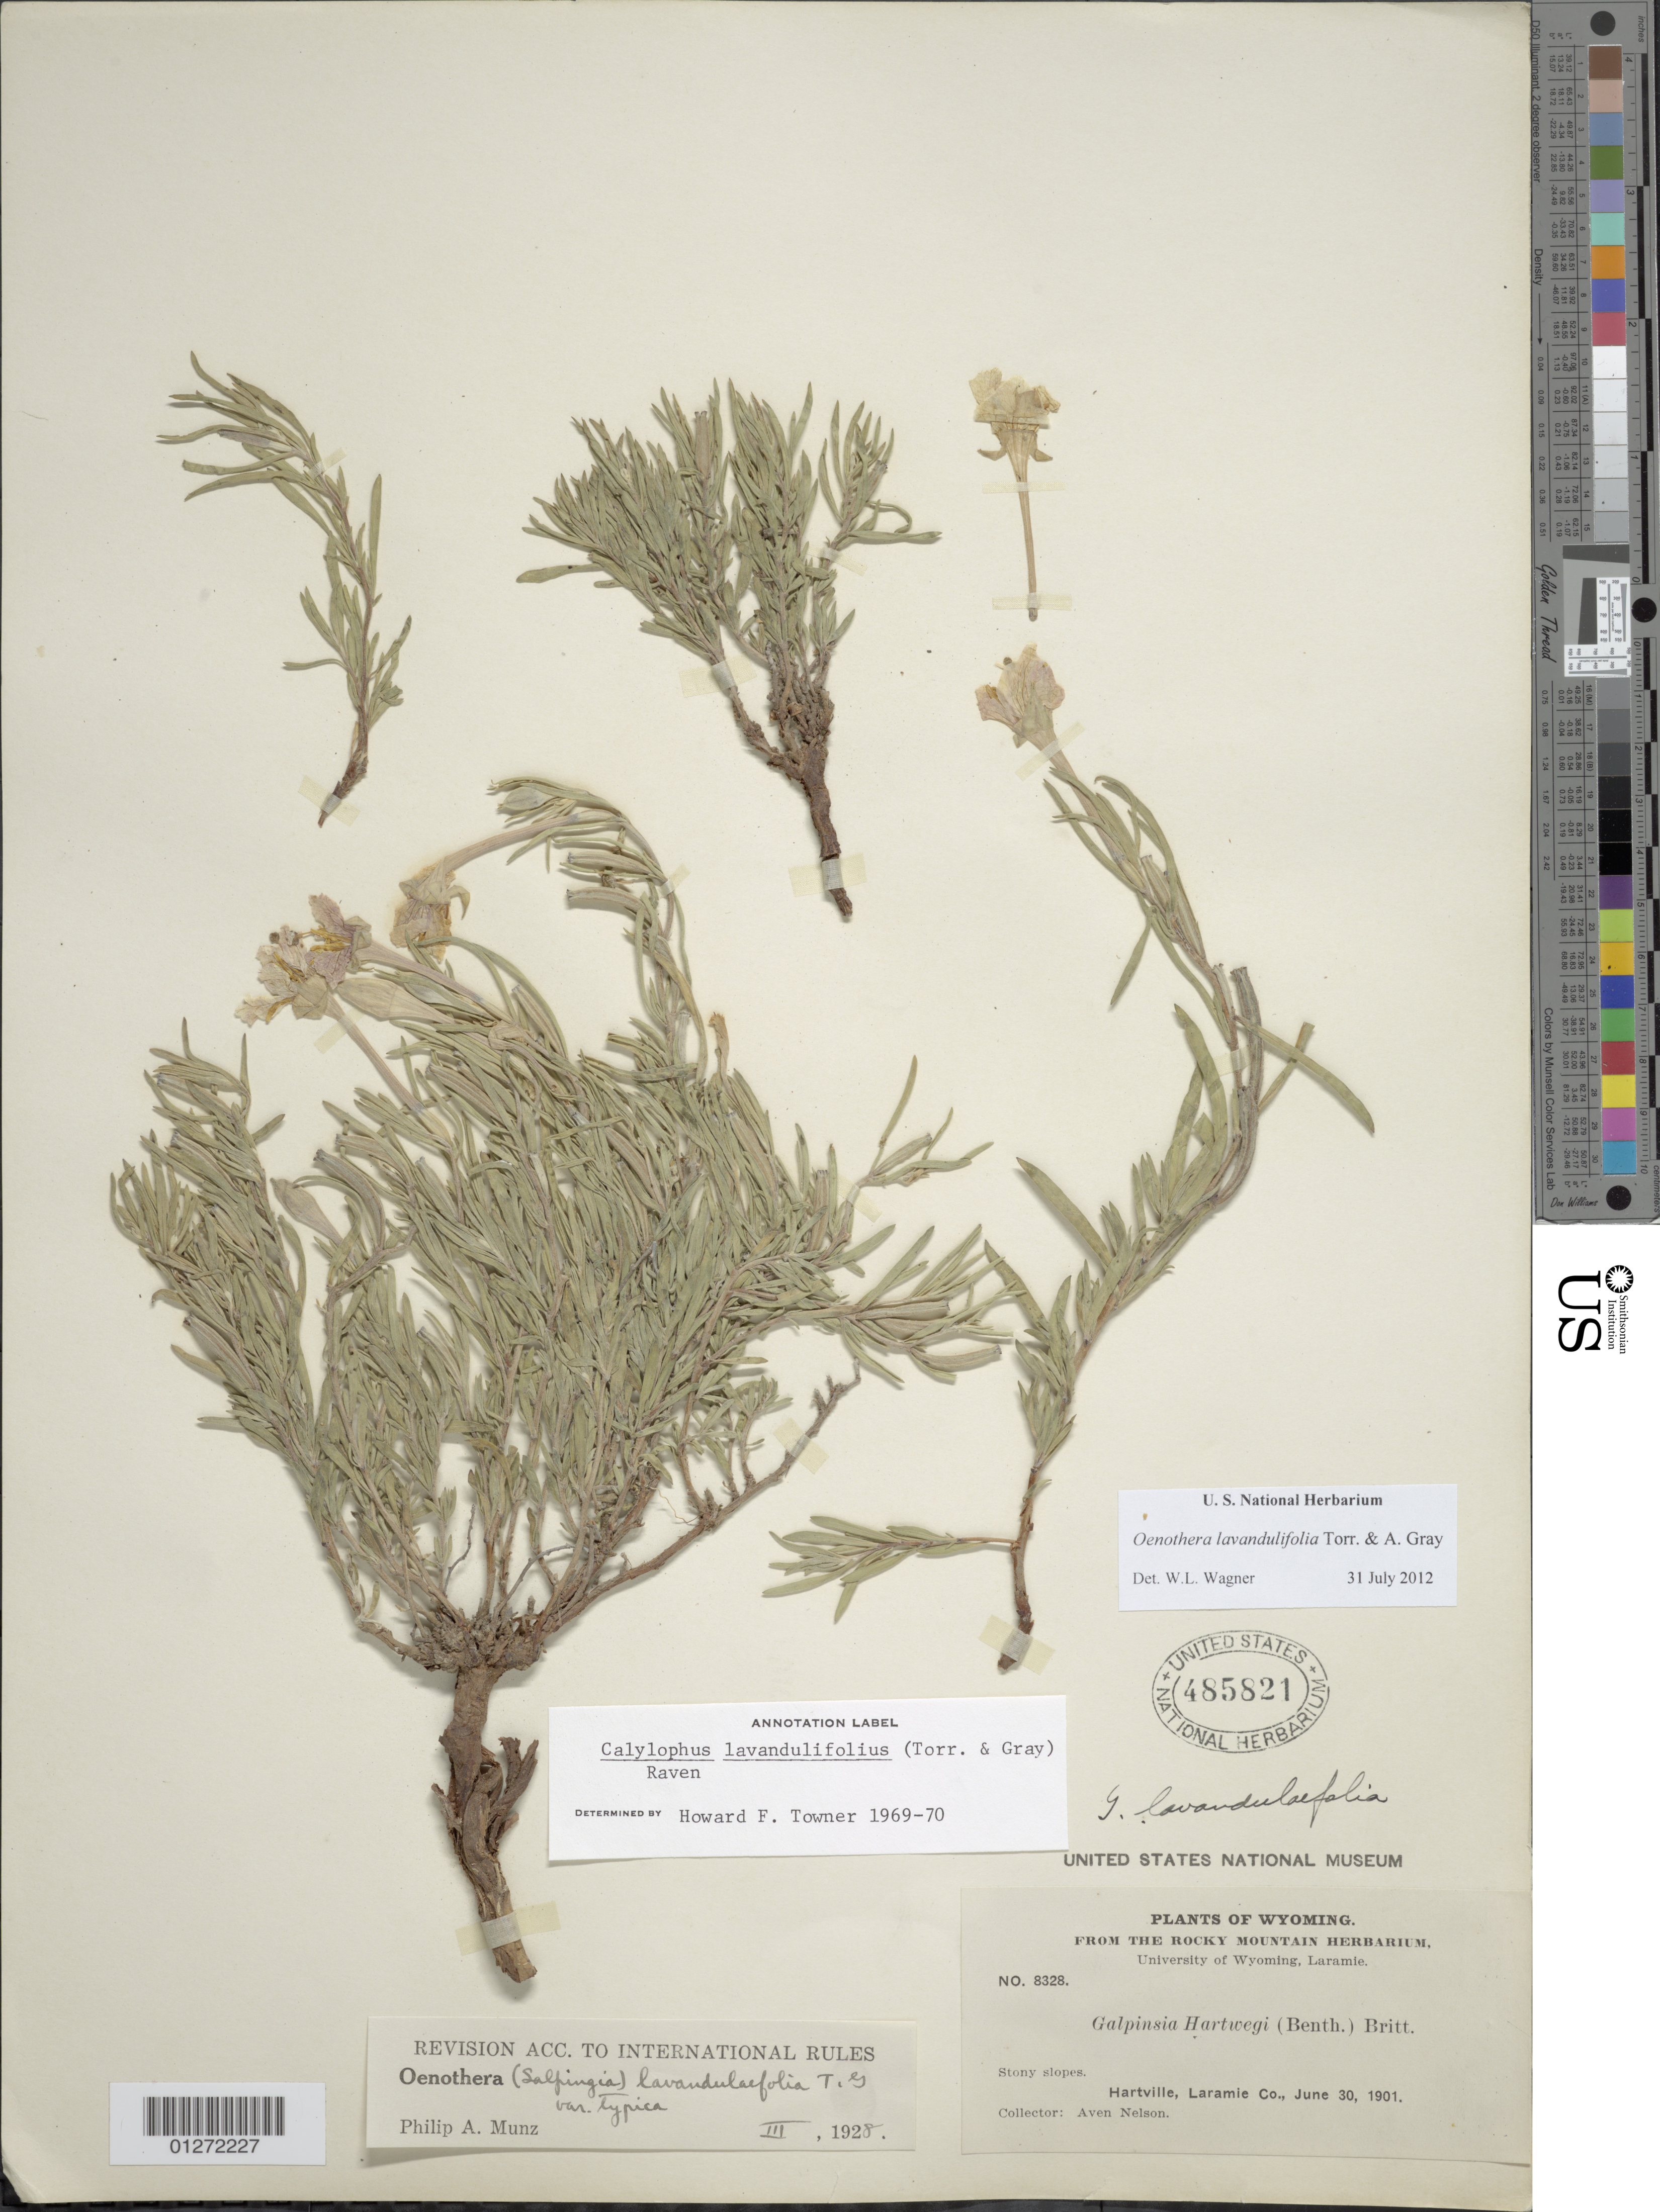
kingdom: Plantae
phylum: Tracheophyta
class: Magnoliopsida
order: Myrtales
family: Onagraceae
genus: Oenothera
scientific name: Oenothera lavandulifolia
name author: Torr. & A. Gray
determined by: Wagner, W. L., (BOT), Smithsonian Institution - National Museum of Natural History (UNITED STATES)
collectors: A. Nelson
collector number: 8328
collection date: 1901-06-30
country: United States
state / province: Wyoming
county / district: Laramie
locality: Hartville.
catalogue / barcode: US 485821